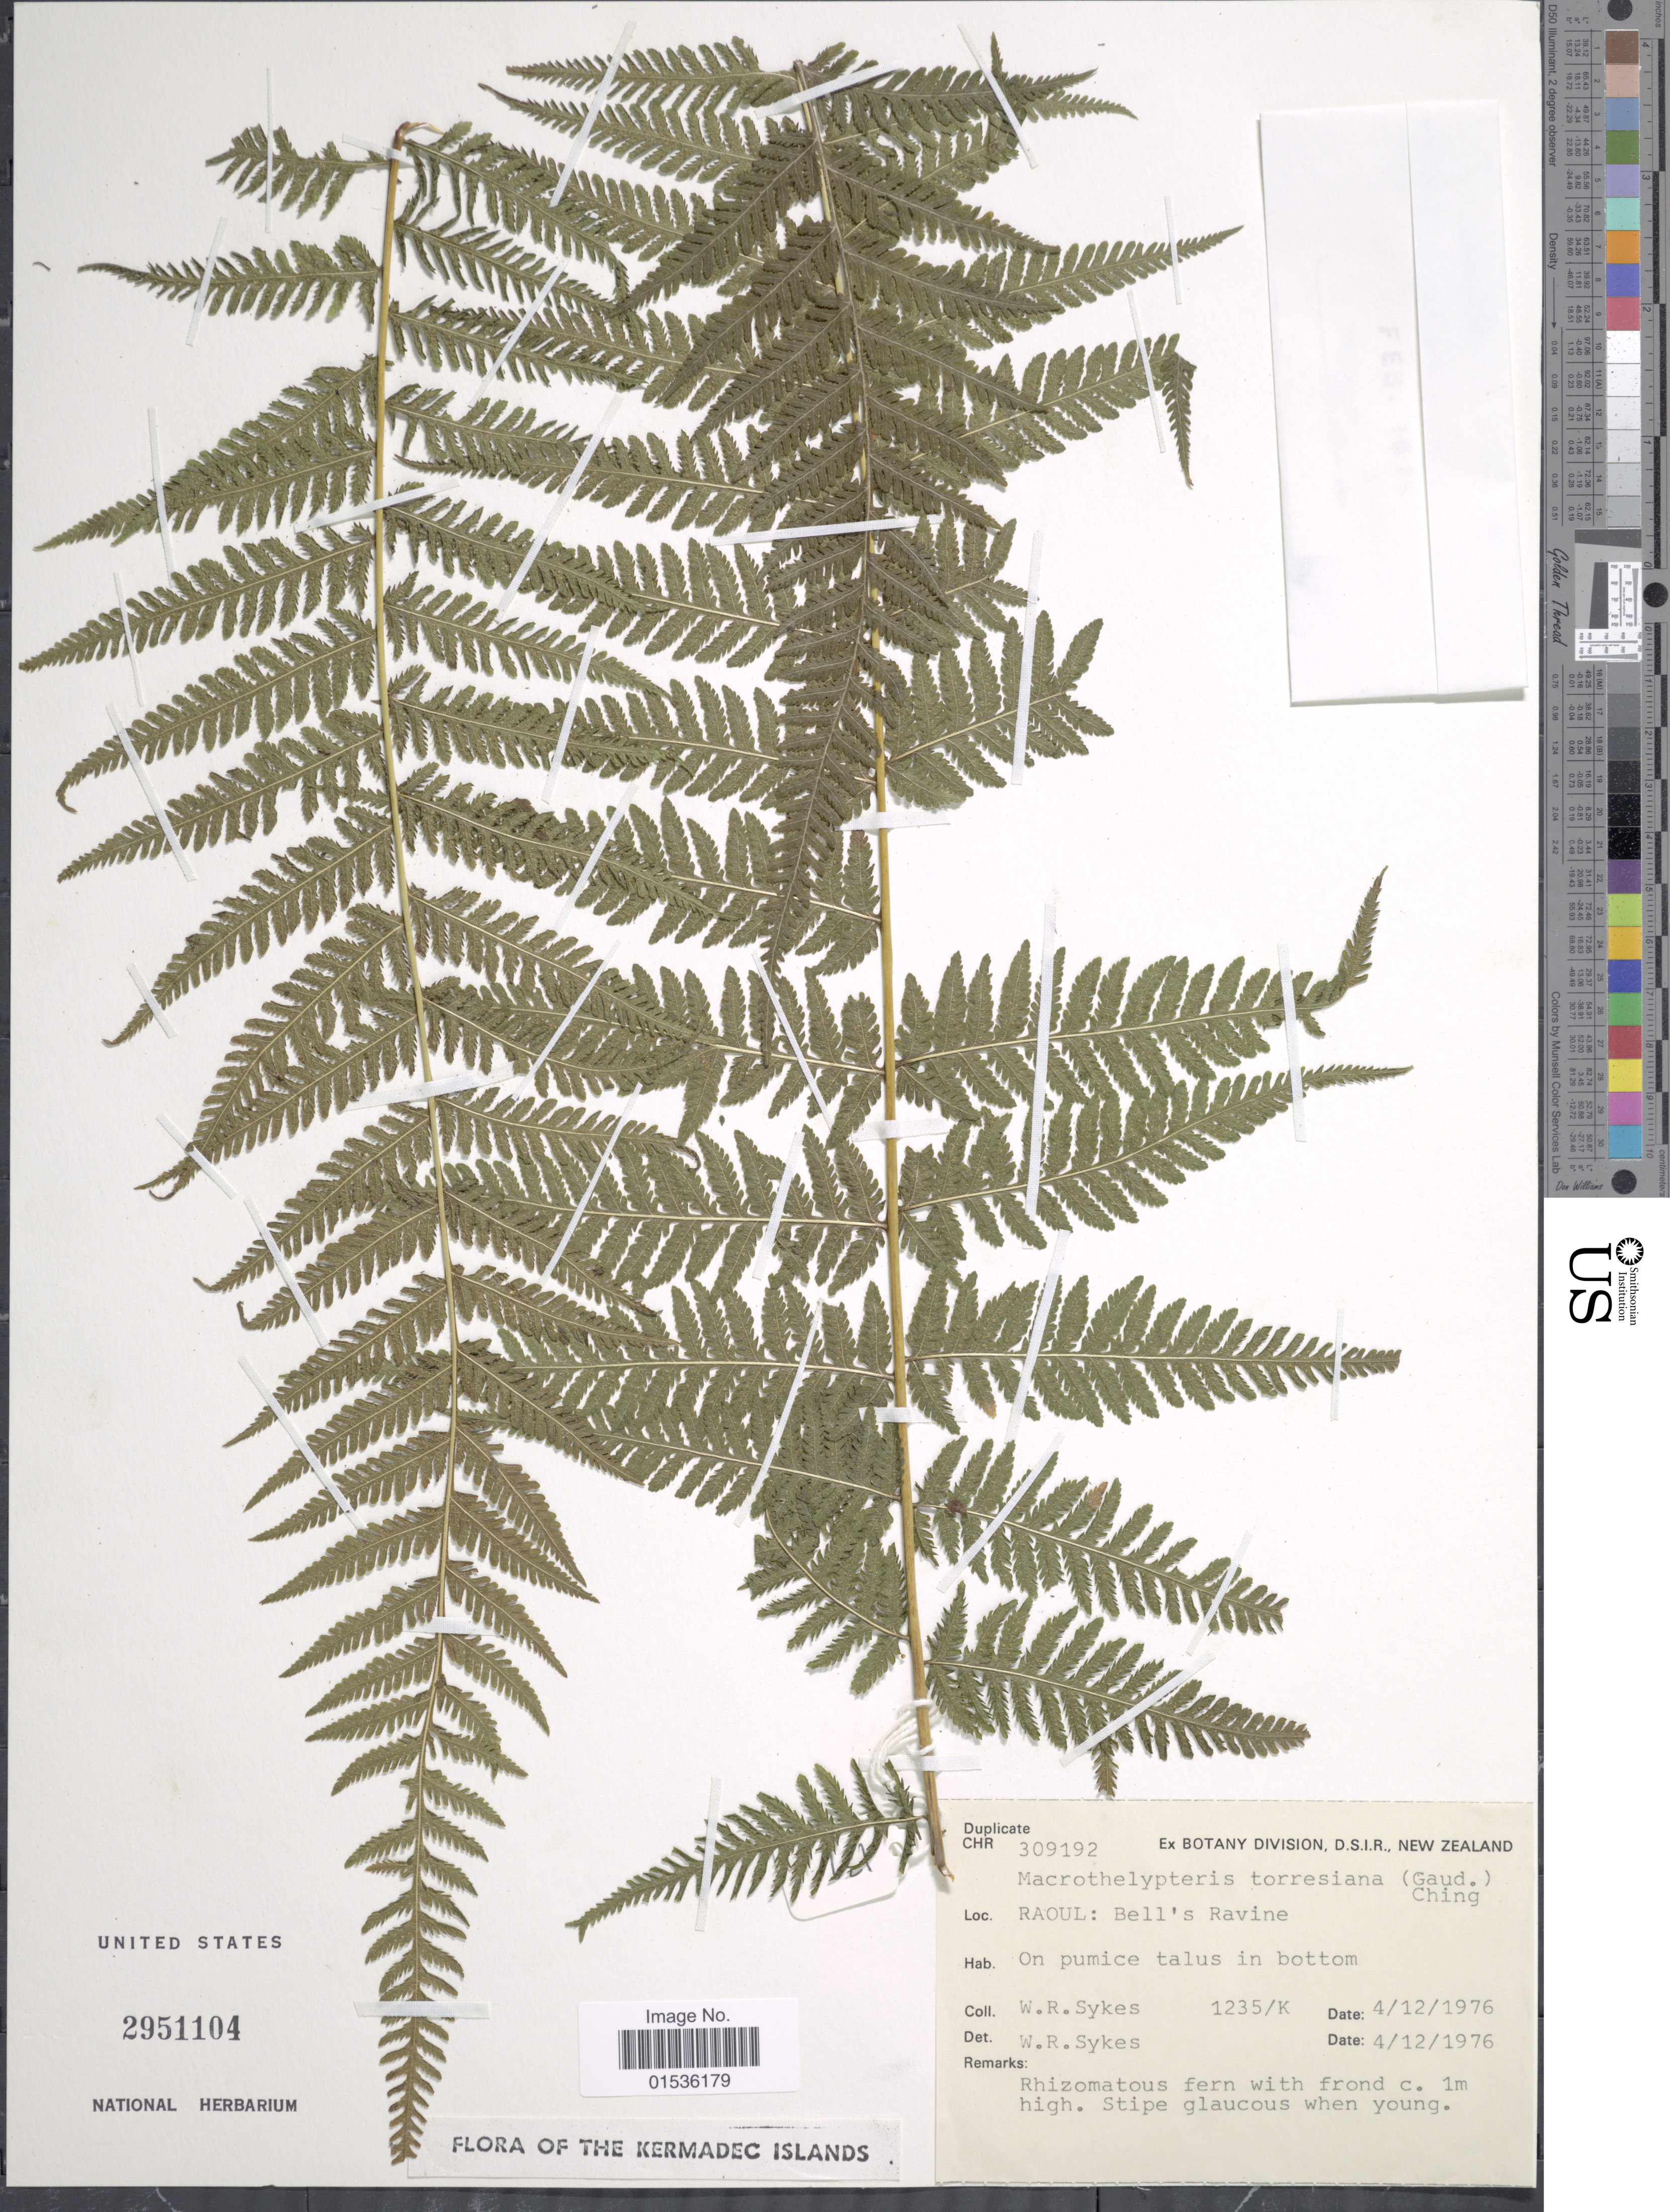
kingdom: Plantae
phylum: Tracheophyta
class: Polypodiopsida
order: Polypodiales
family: Thelypteridaceae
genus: Macrothelypteris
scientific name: Macrothelypteris torresiana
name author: (Gaudich.) Ching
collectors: W. R. Sykes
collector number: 1235/K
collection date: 1976-12-04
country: New Zealand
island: Raoul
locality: Raoul: Bell's Ravine.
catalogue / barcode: US 2951104